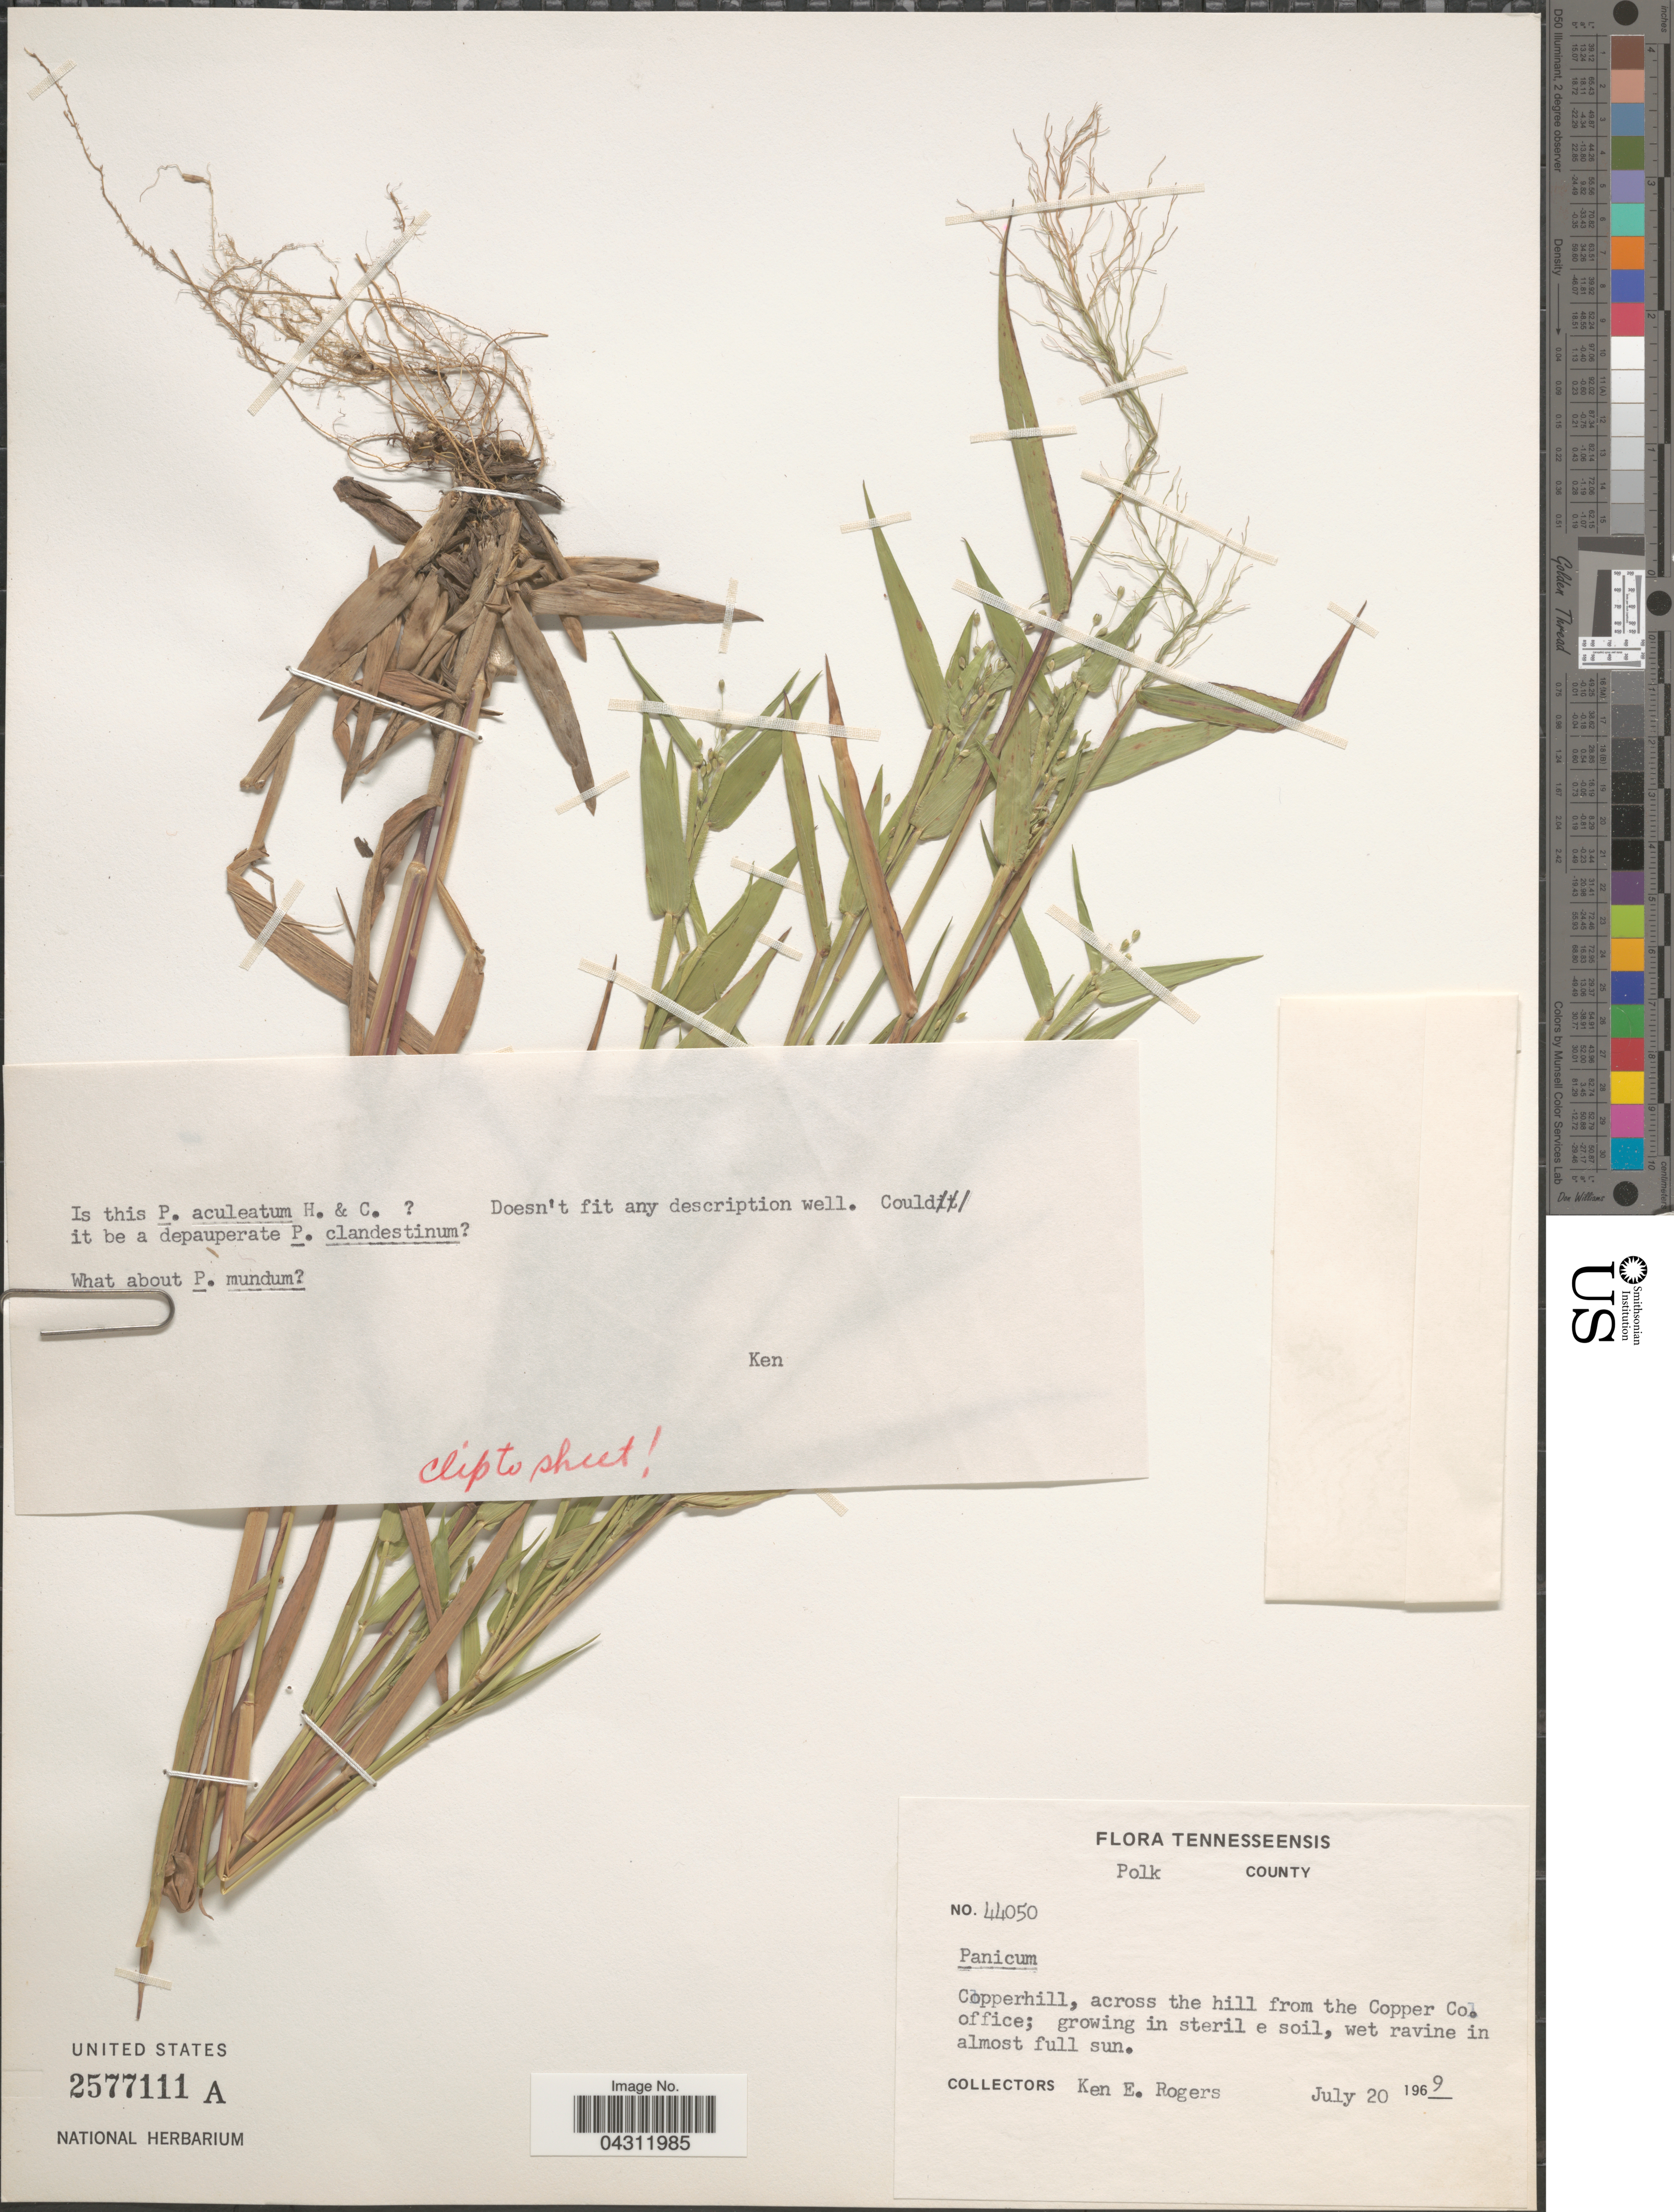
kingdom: Plantae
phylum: Tracheophyta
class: Liliopsida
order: Poales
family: Poaceae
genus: Panicum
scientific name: Panicum sp.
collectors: K. Rogers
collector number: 44050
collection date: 1969-07-20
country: United States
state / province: Tennessee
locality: Polk County. Copperhill, across the hill from the Copper Co. office.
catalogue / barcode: US 2577111A